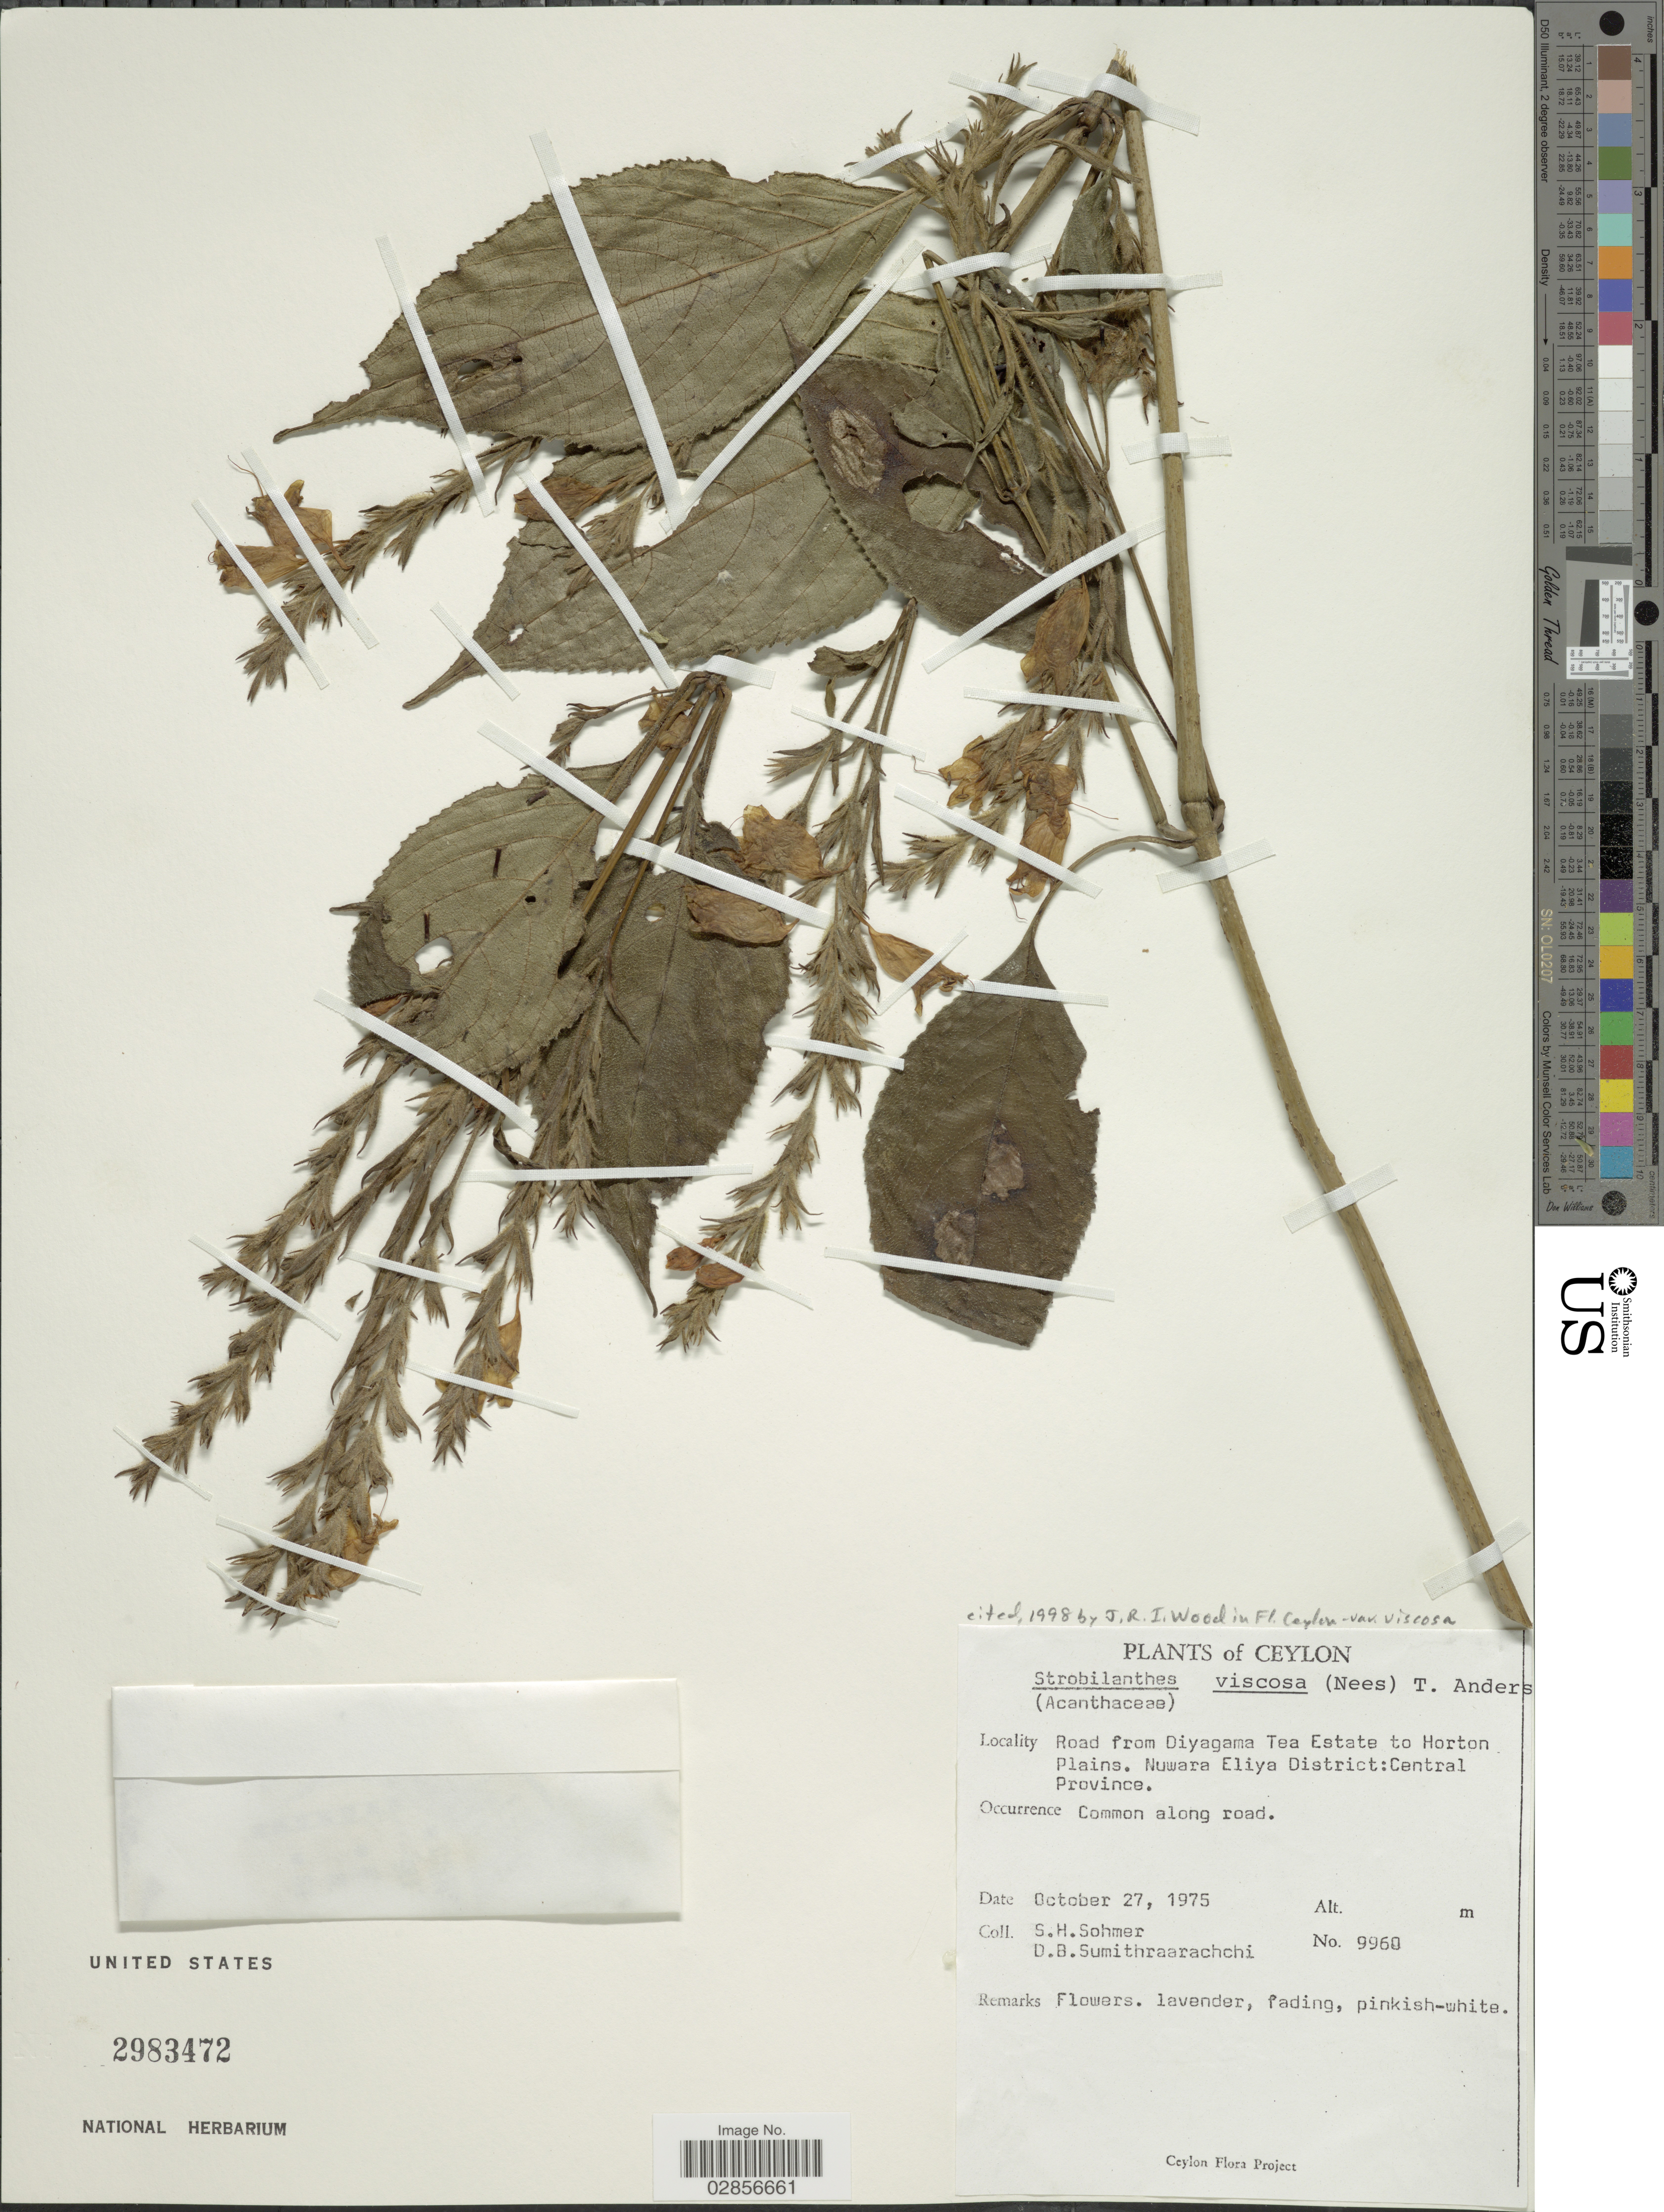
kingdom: Plantae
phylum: Tracheophyta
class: Magnoliopsida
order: Lamiales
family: Acanthaceae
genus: Strobilanthes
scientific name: Strobilanthes viscosa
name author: T. Anderson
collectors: S. H. Sohmer & D. B. Sumithraarachchi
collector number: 9960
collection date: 1975-10-27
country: Sri Lanka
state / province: Central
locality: Ceylon, Road from Diyagama Tea Estate to Horton Plains. Nuwara Eliya District: Central Province.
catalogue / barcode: US 2983472